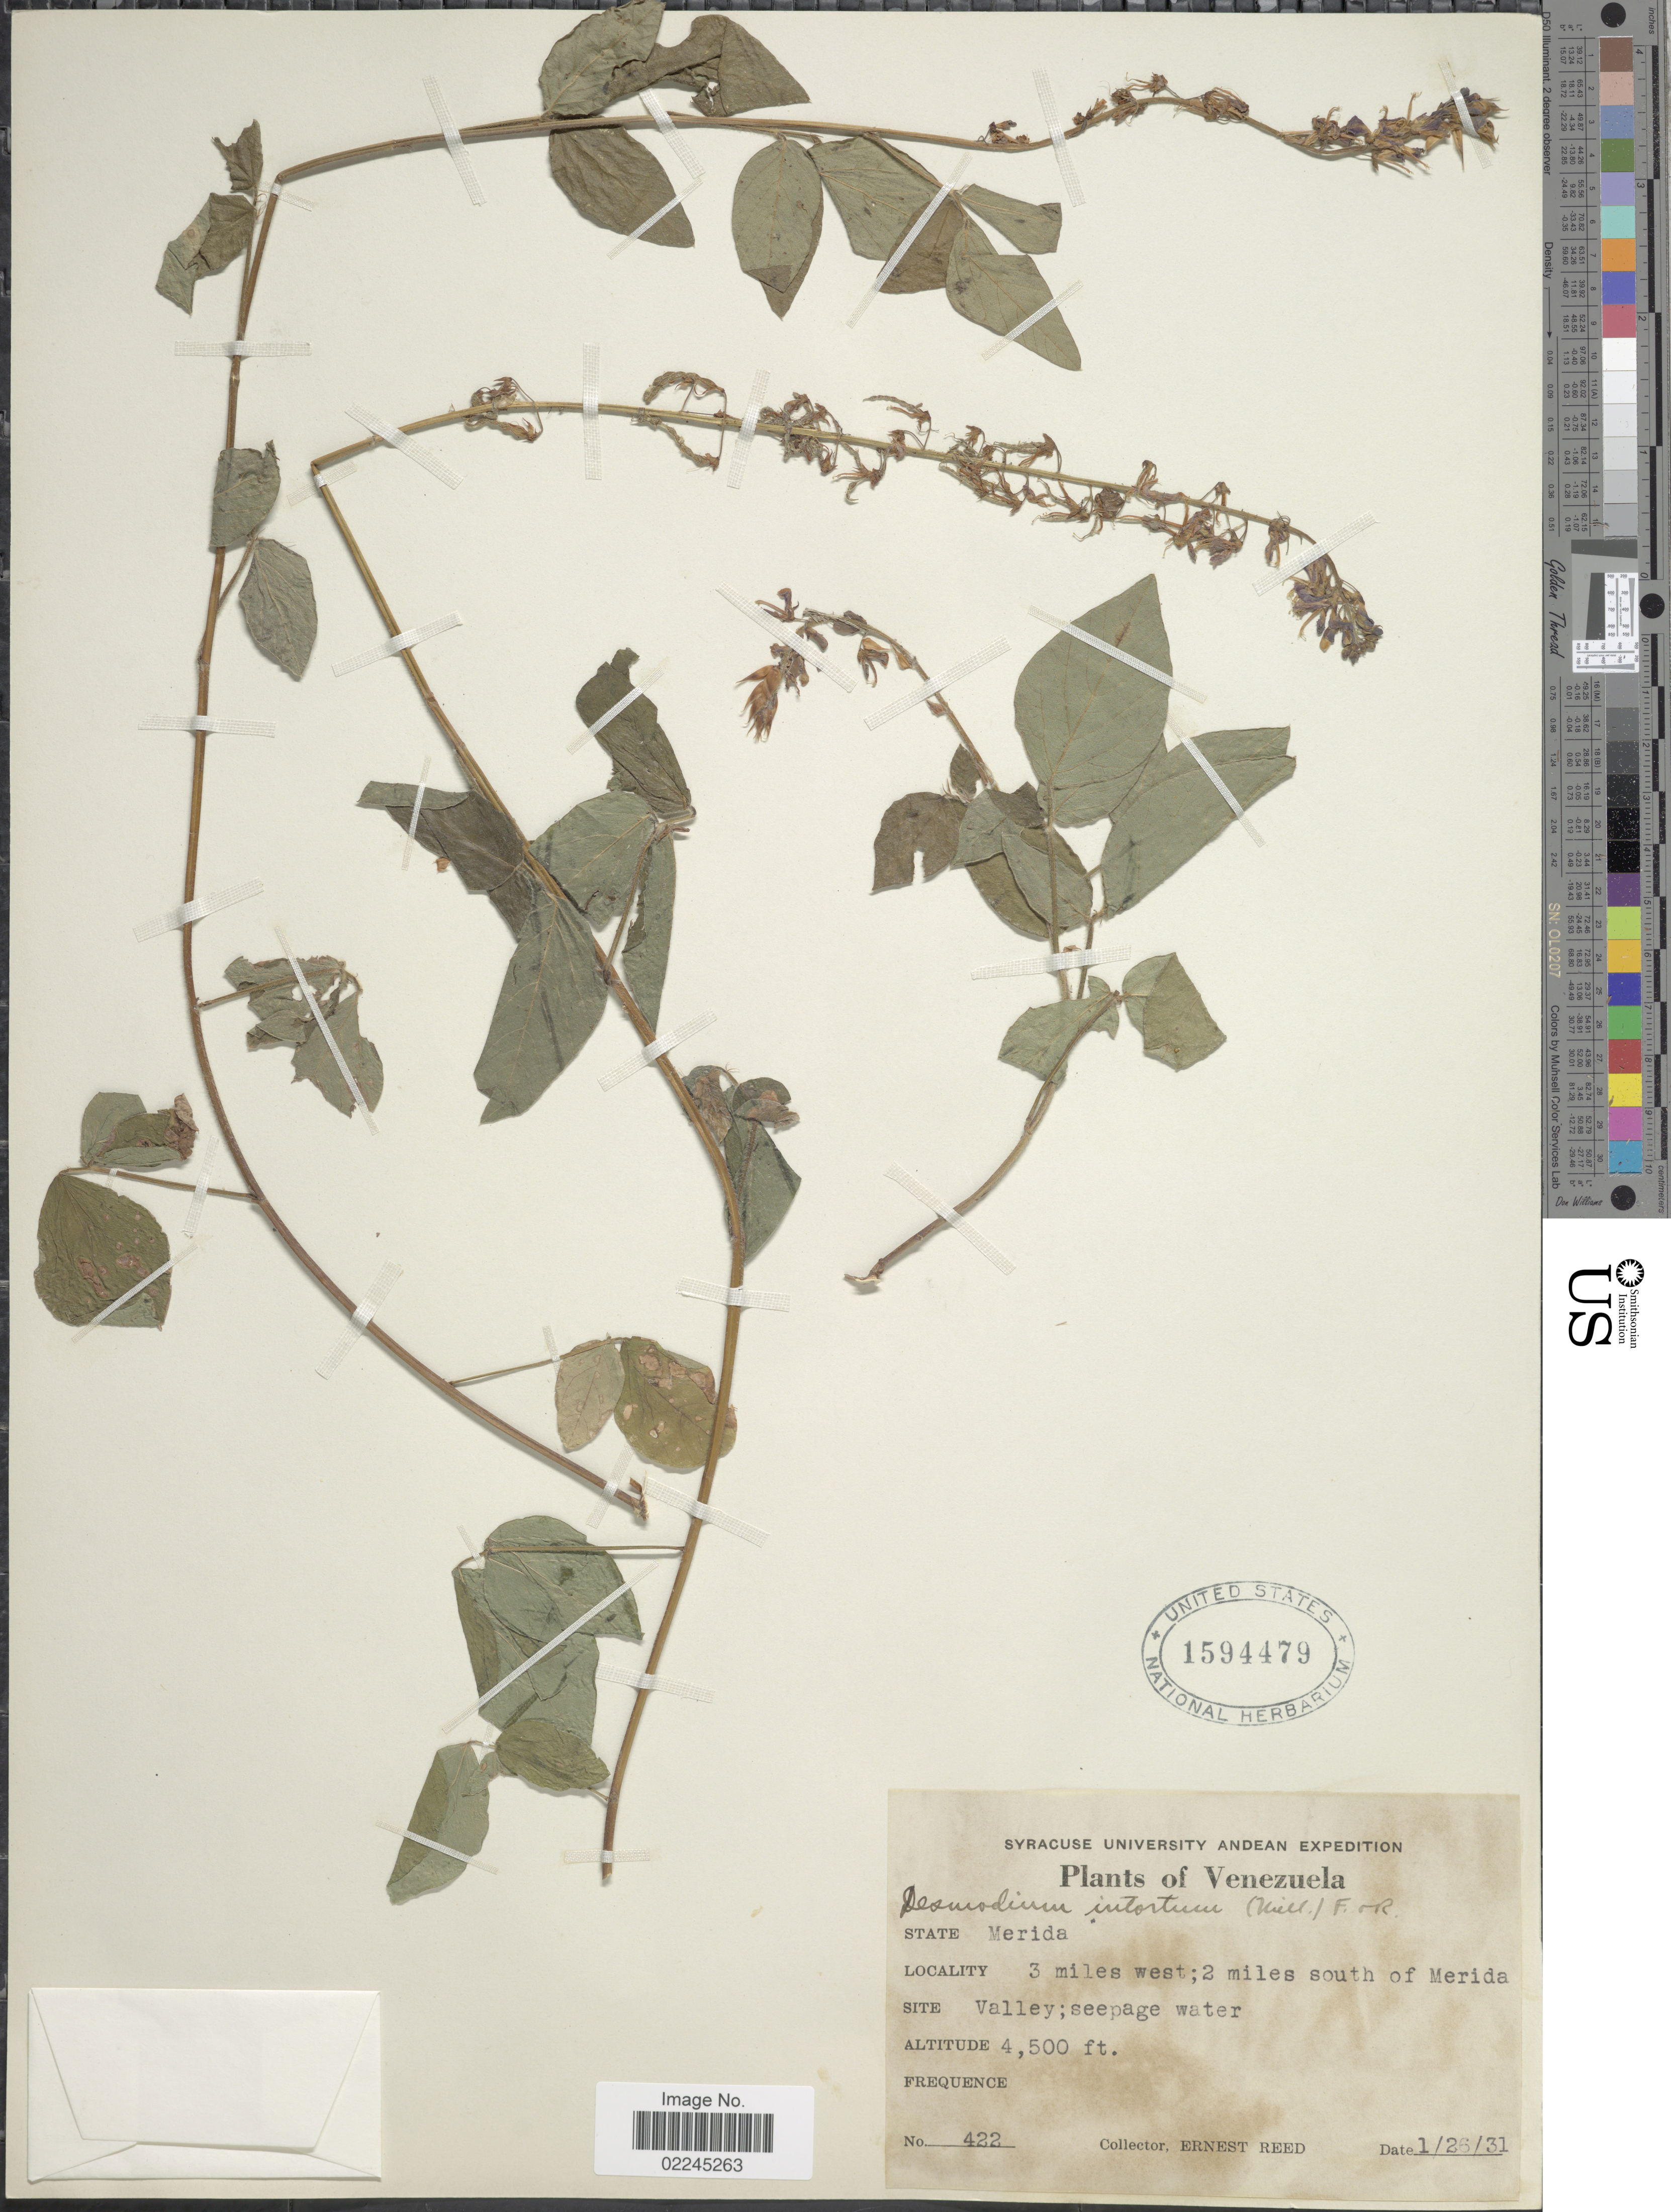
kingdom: Plantae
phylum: Tracheophyta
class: Magnoliopsida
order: Fabales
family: Fabaceae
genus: Desmodium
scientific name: Desmodium intortum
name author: (Mill.) Urb.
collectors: E. Reed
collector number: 422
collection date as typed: Transcribed d/m/y: 26/1/31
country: Venezuela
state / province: Mérida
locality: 3 miles west; 2 miles south of Merida, Valley; seepage water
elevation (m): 1372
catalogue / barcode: US 1594479